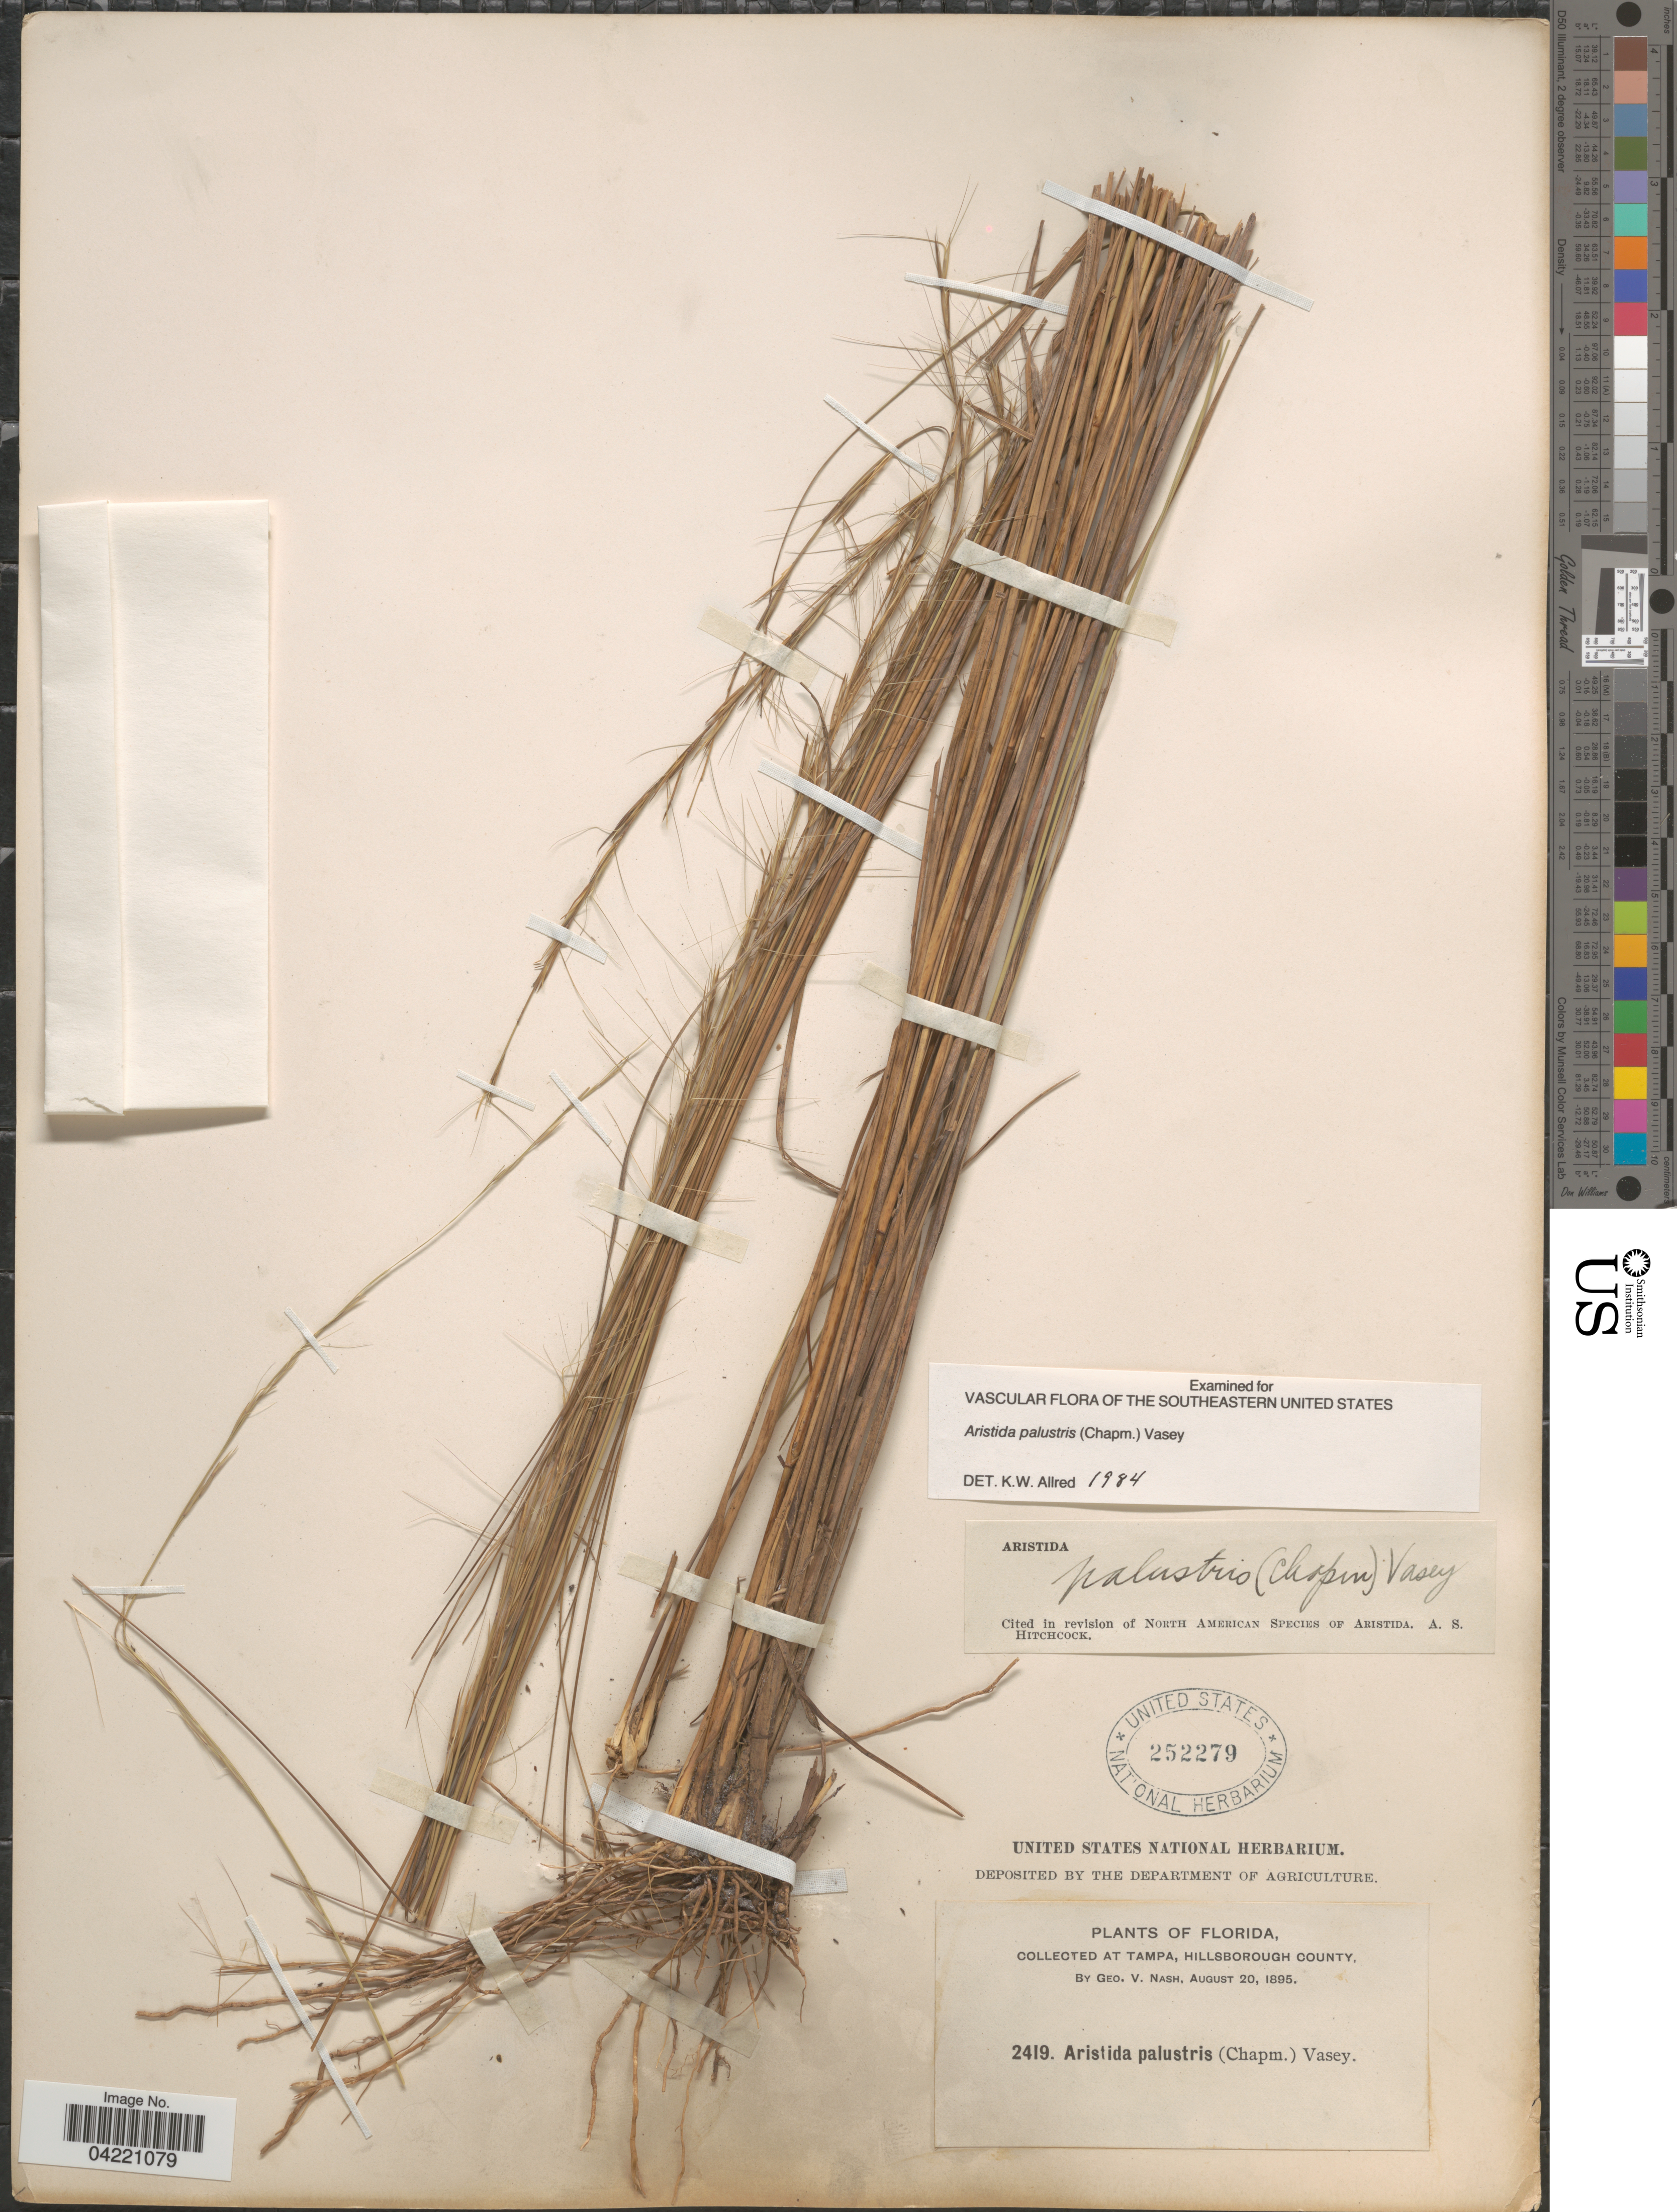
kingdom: Plantae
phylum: Tracheophyta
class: Liliopsida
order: Poales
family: Poaceae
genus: Aristida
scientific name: Aristida palustris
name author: (Chapm.) Vasey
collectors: G. V. Nash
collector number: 2419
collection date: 1895-08-20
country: United States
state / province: Florida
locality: At Tampa, Hillsborough County.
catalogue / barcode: US 252279